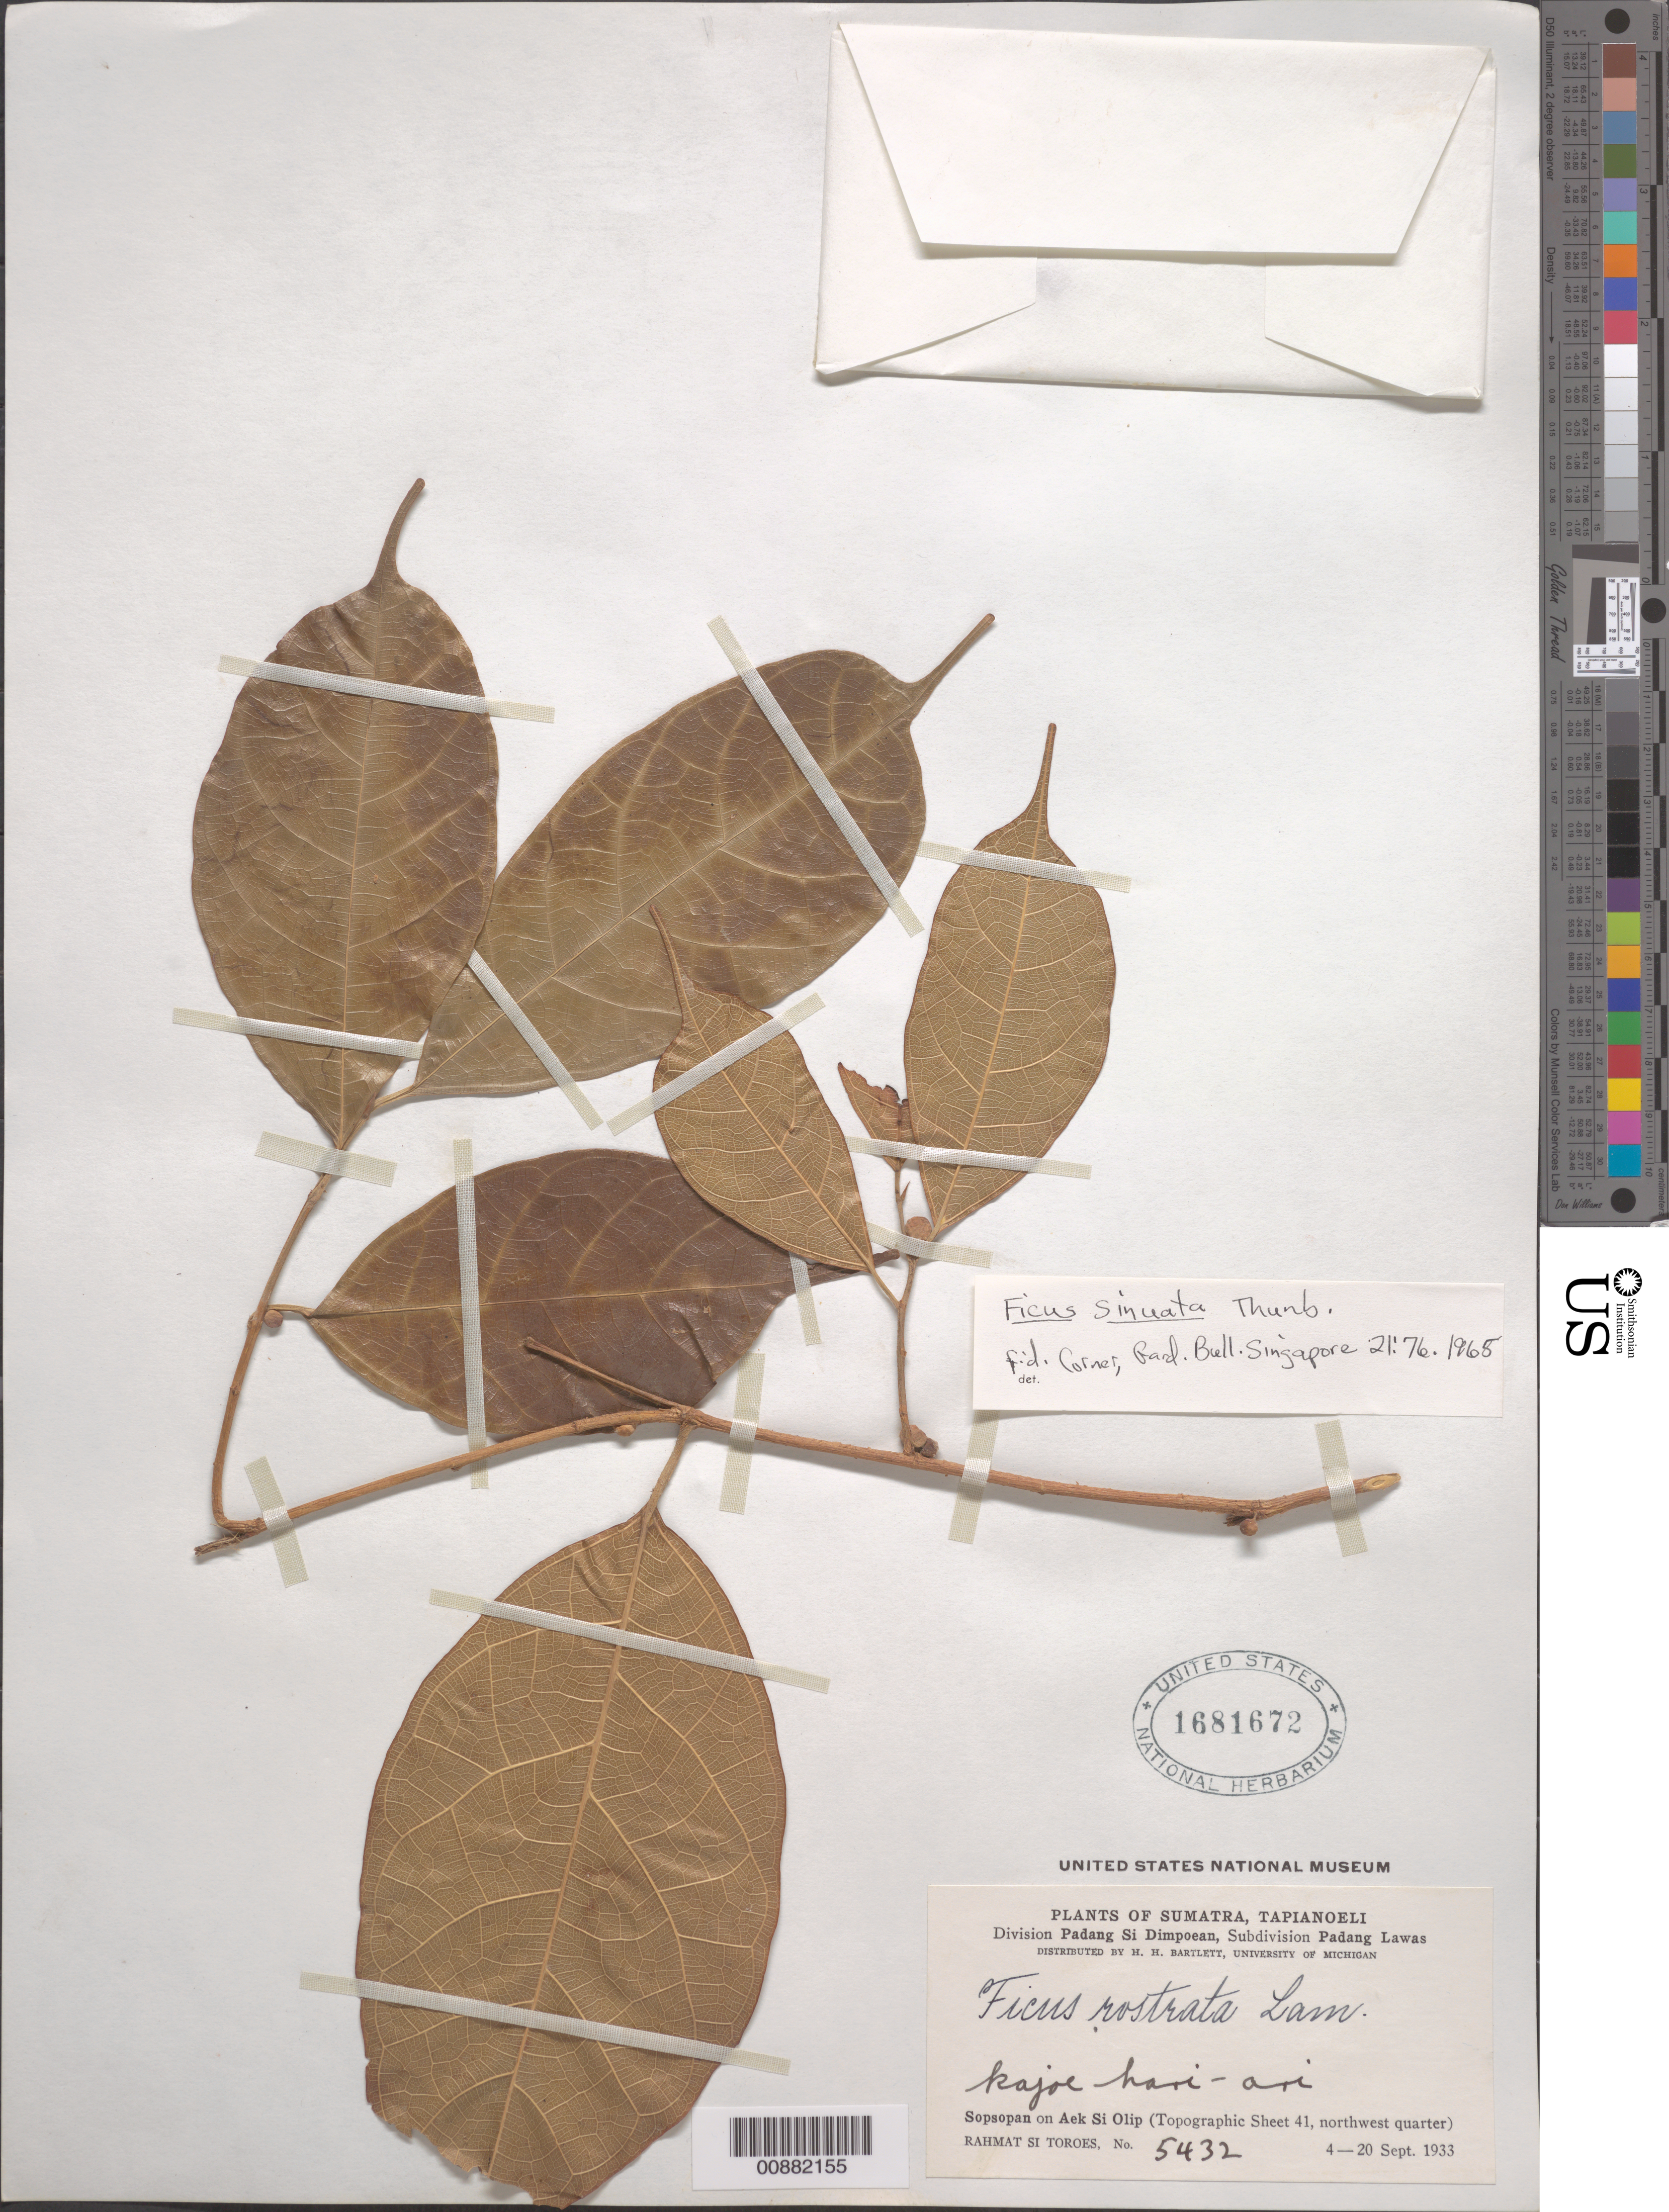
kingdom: Plantae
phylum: Tracheophyta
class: Magnoliopsida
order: Rosales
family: Moraceae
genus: Ficus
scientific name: Ficus sinuata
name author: Thunb.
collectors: Rahmat Si Boeea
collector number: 5432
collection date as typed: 04 Sep 1933 to 20 Sep 1933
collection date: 1933-09-04/1933-09-20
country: Indonesia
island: Sumatra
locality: Tapianoeli, Sopsopan on Aek Si Olip, topographic sheet 41, northwest quarter.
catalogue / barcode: US 1681672